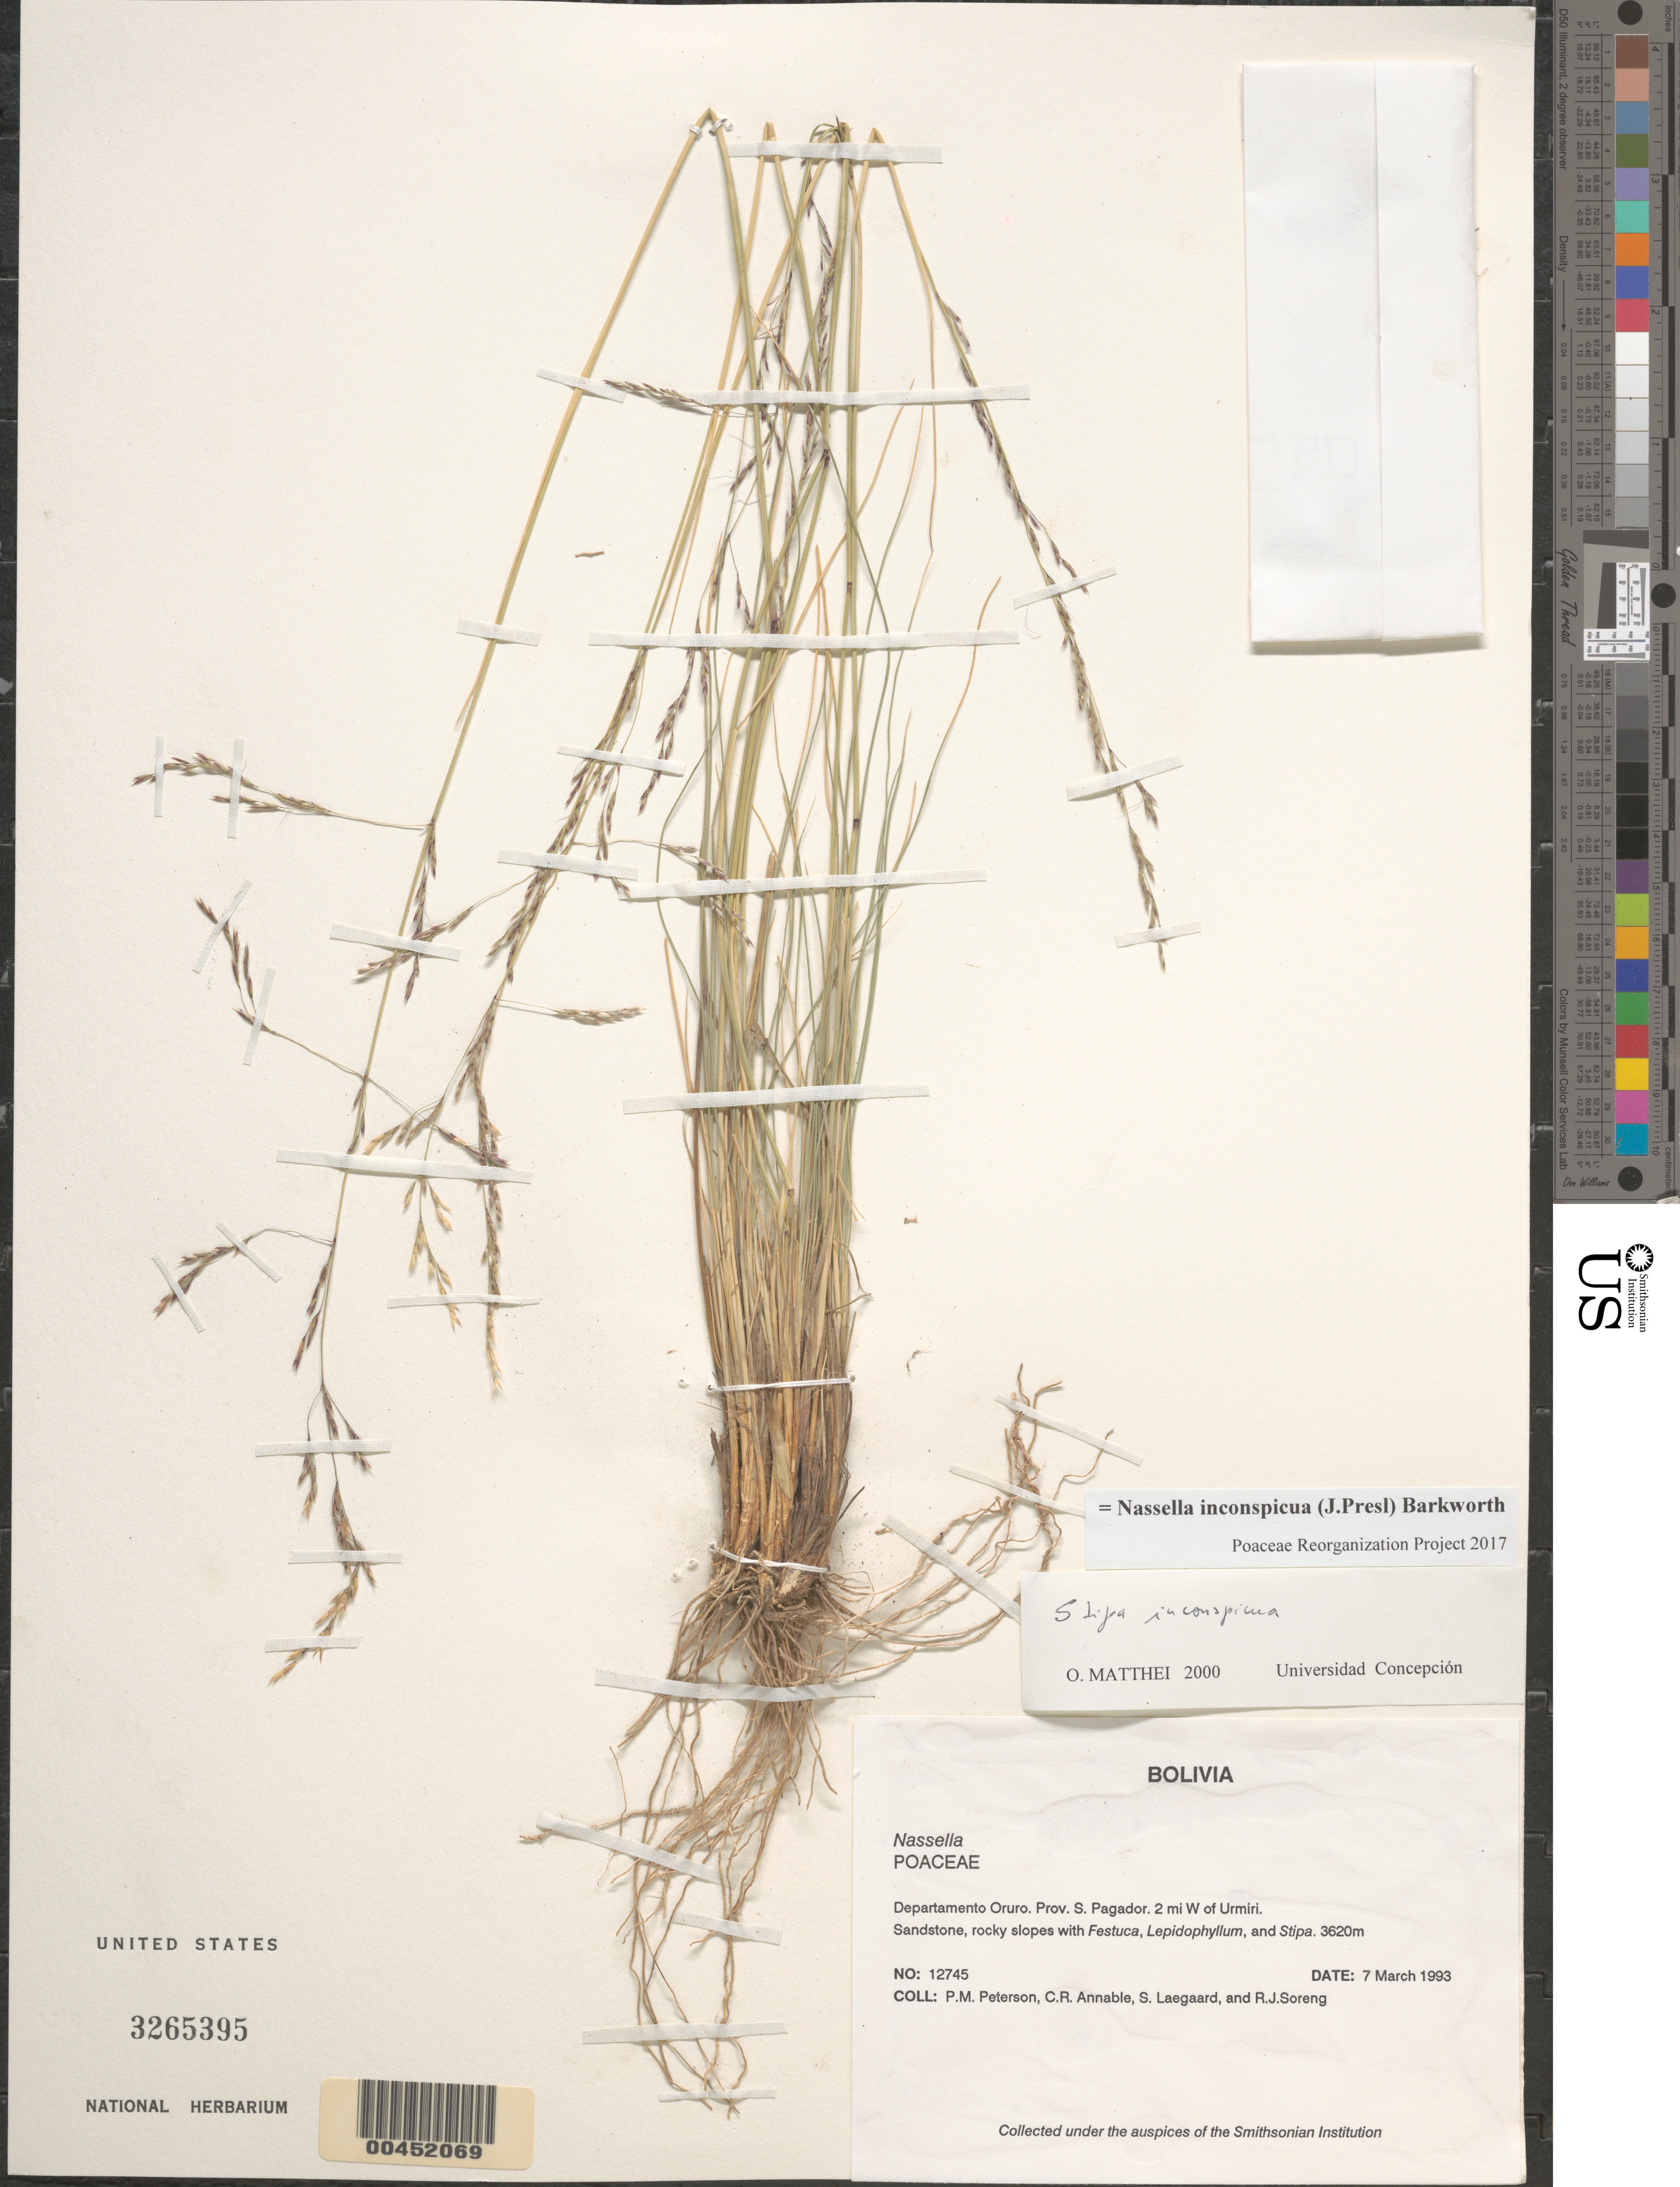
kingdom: Plantae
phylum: Tracheophyta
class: Liliopsida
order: Poales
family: Poaceae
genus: Nassella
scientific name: Nassella inconspicua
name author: (J. Presl) Barkworth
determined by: Poaceae Reorganization Project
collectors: P. M. Peterson, C. R. Annable, S. Lægaard & R. J. Soreng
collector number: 12745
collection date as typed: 07 Mar 1993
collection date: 1993-03-07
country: Bolivia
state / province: Oruro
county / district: Sebastián Pagador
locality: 2 mi W ofUrmiri.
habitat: Sandstone, rocky slopes with Festuca, Lepidophyllum, and Stipa.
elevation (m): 3620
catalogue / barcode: US 3265395